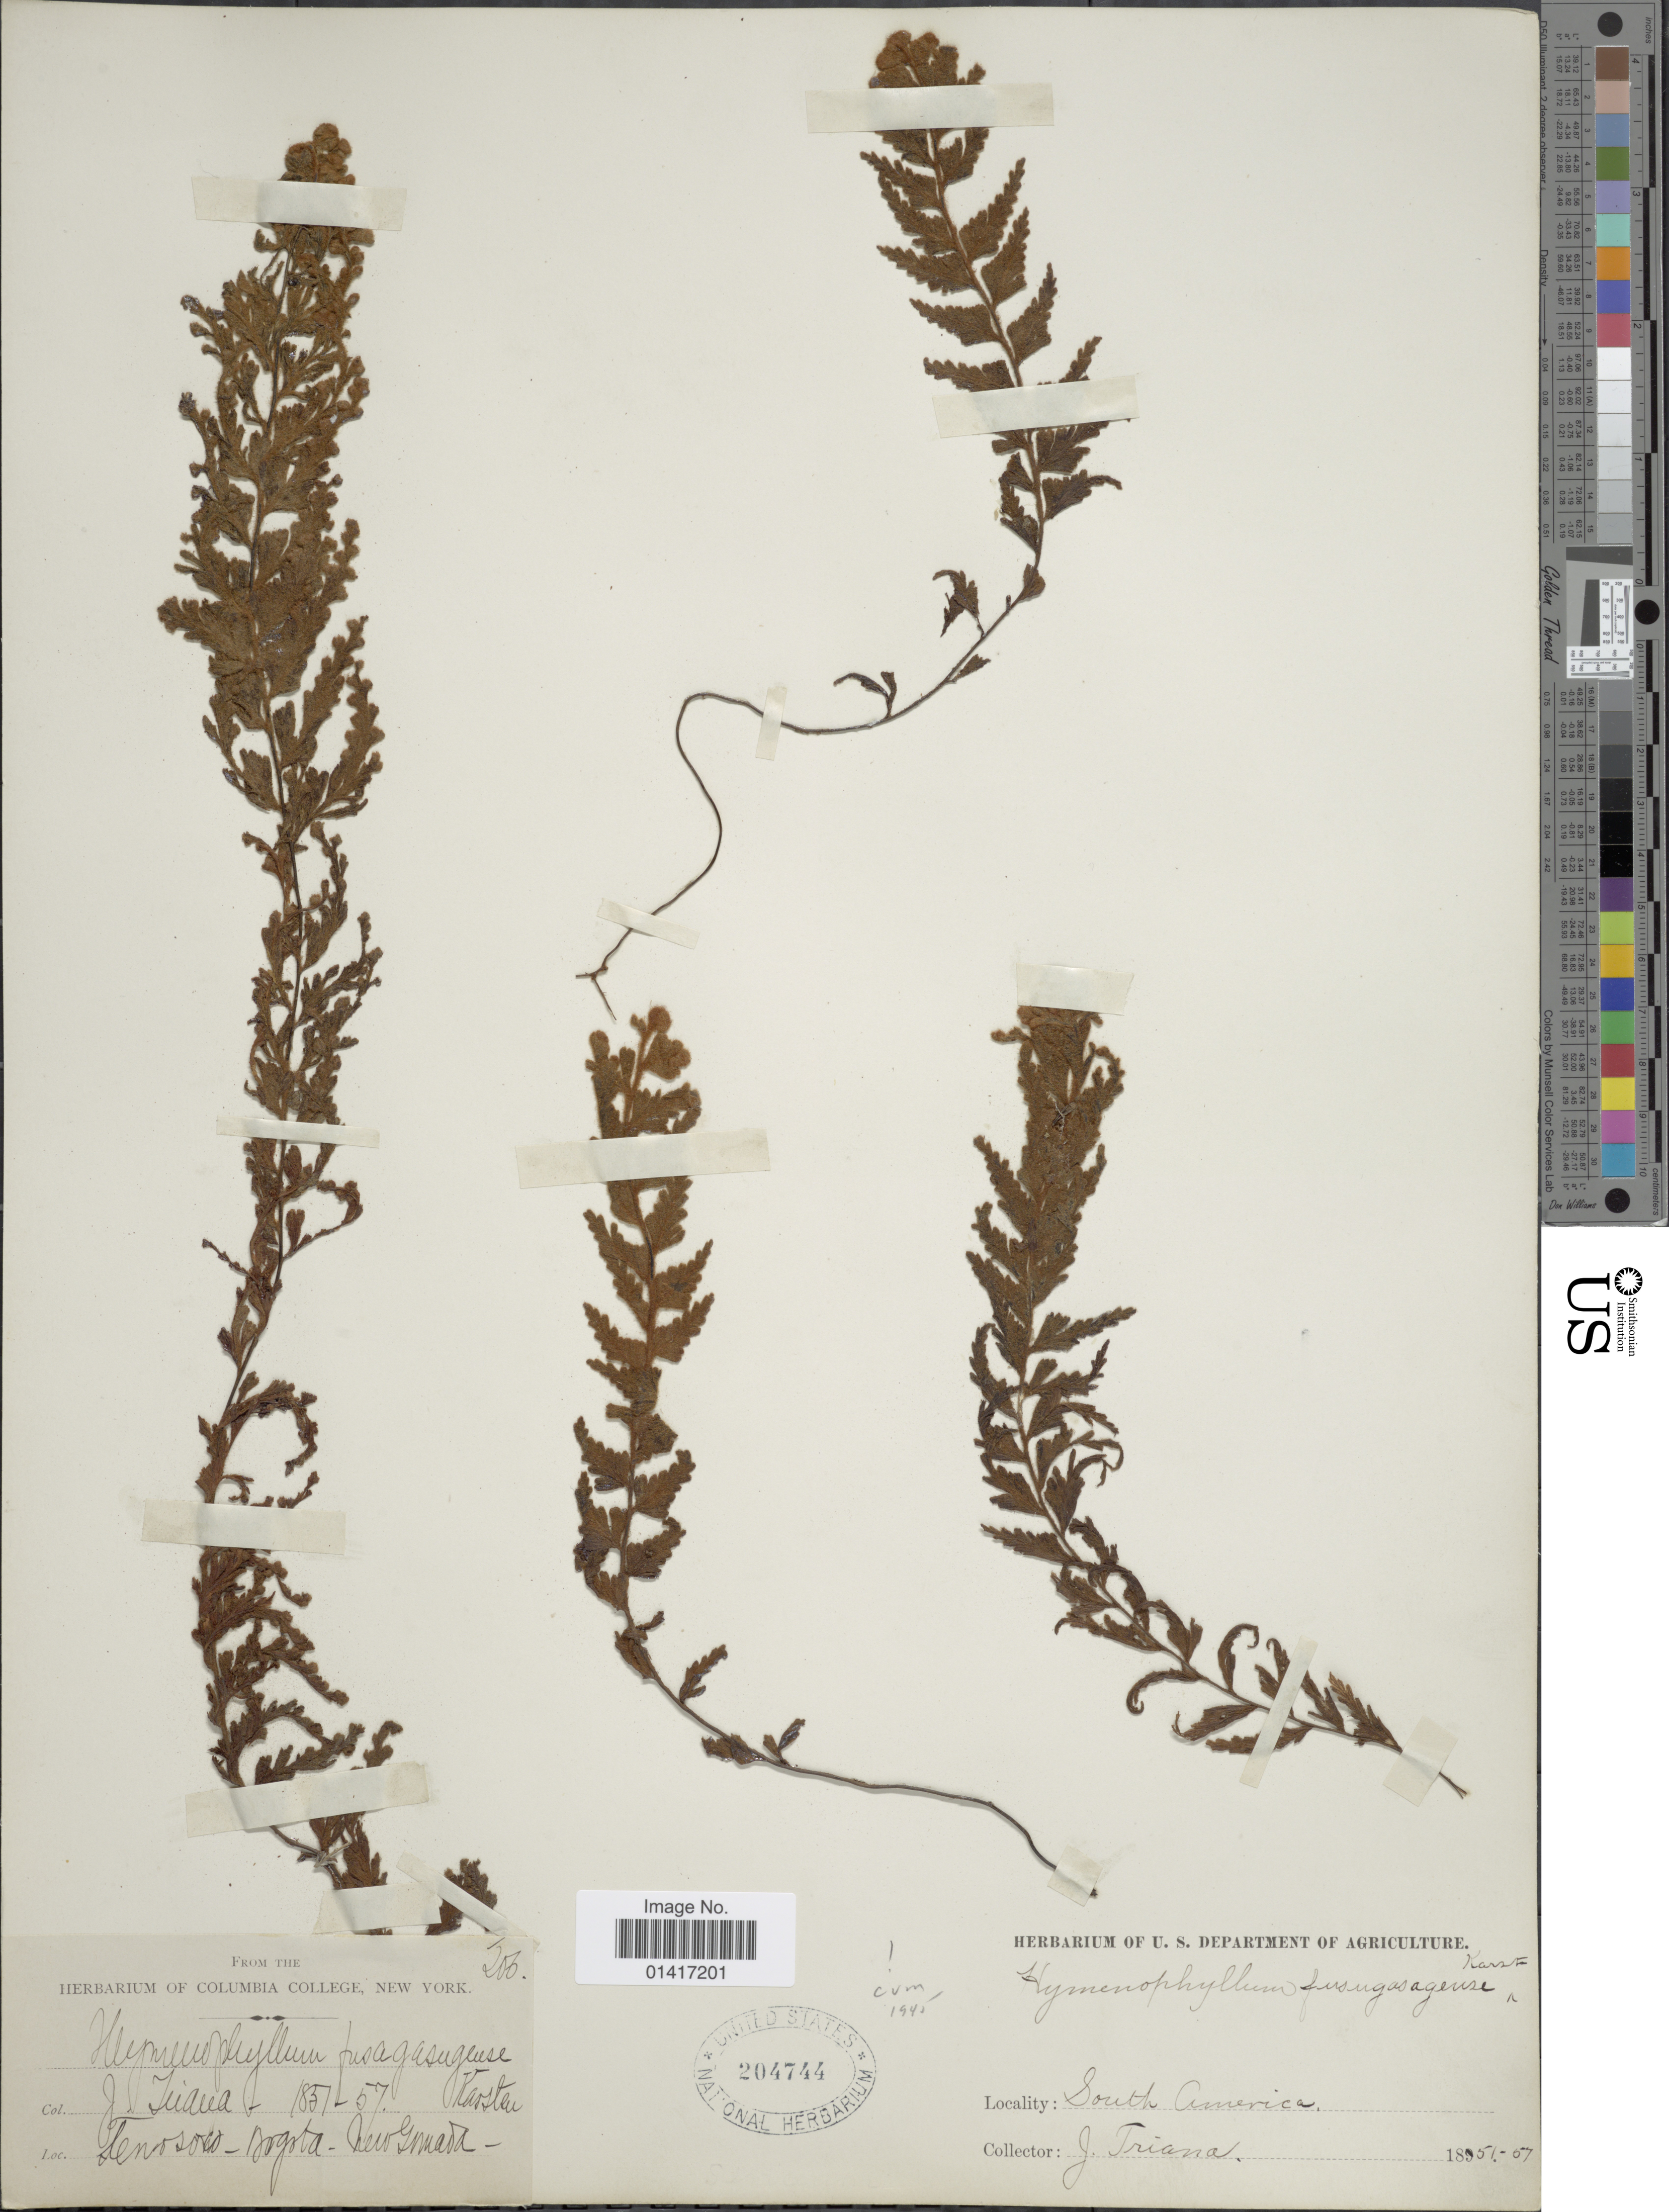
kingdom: Plantae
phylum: Tracheophyta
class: Polypodiopsida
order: Hymenophyllales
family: Hymenophyllaceae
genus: Hymenophyllum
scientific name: Hymenophyllum tomentosum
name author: Kunze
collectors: J. Triana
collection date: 1851/1857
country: Colombia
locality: South America. Stenisovo, Bogota, New Grenada [interpreted]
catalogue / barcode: US 204744